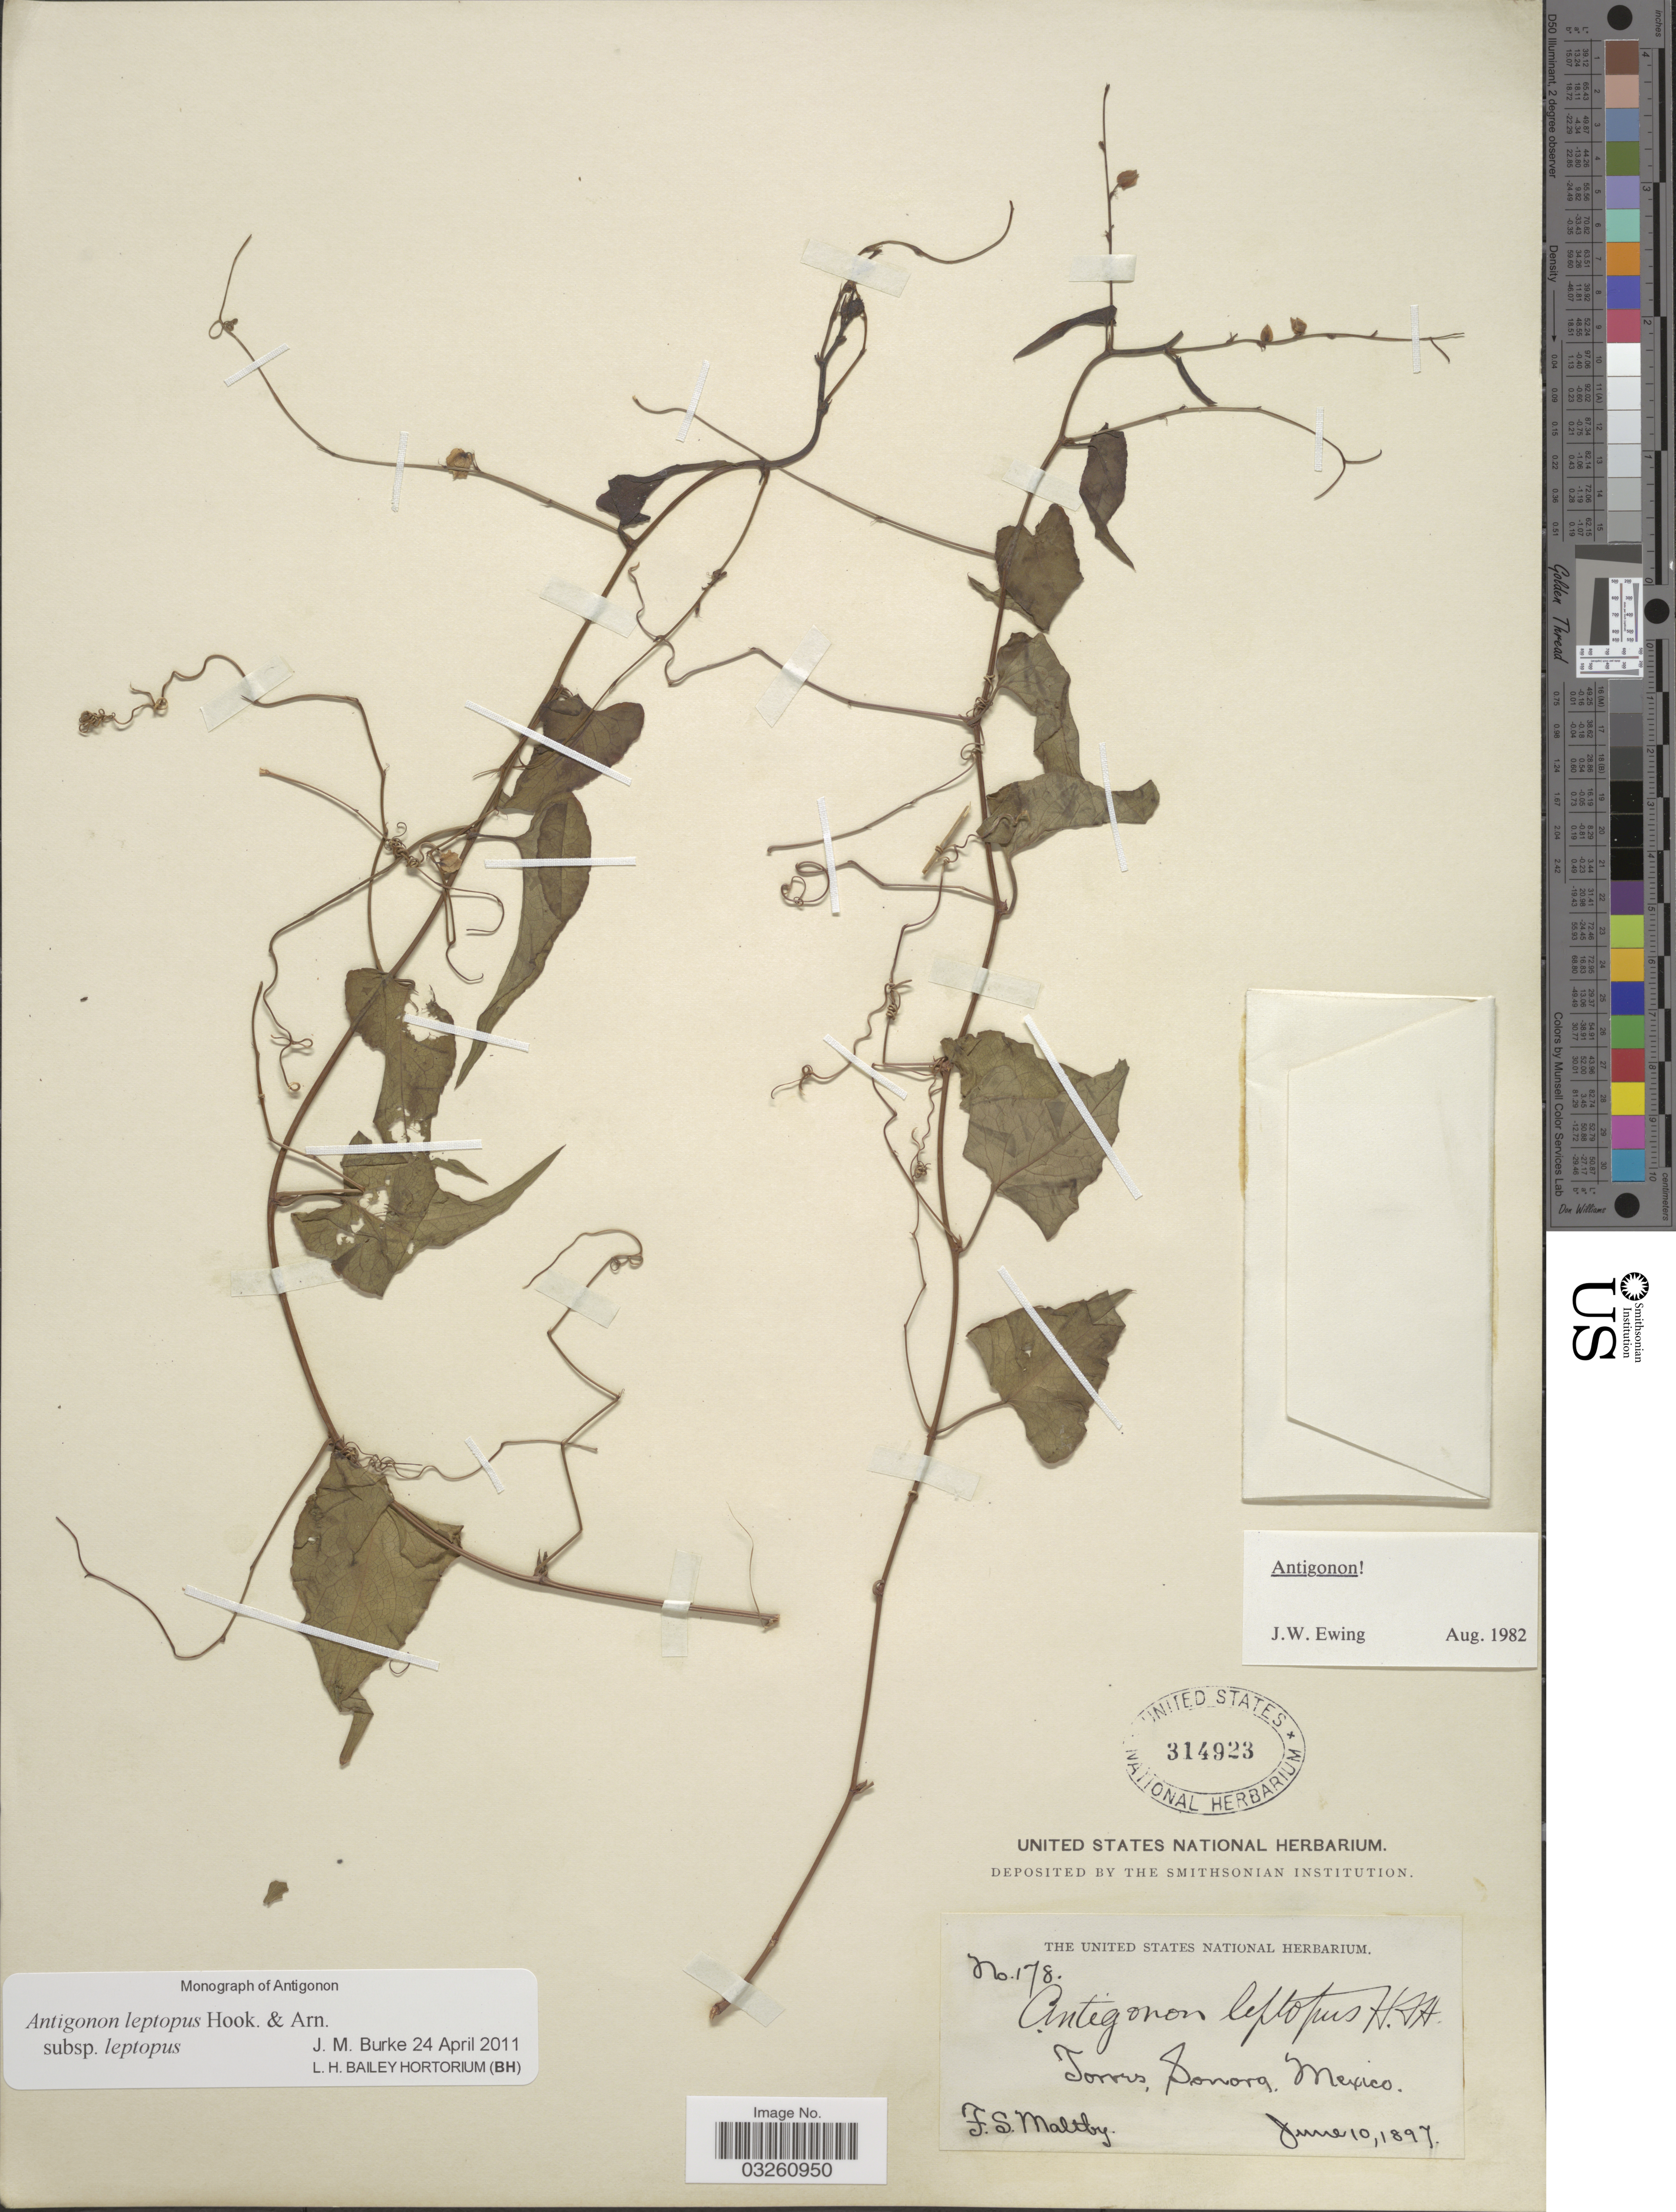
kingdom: Plantae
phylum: Tracheophyta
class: Magnoliopsida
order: Caryophyllales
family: Polygonaceae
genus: Antigonon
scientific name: Antigonon leptopus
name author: Hook. & Arn.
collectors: F. S. Maltby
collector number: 178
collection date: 1897-06-10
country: Mexico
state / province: Sonora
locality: Torres.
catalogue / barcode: US 314923